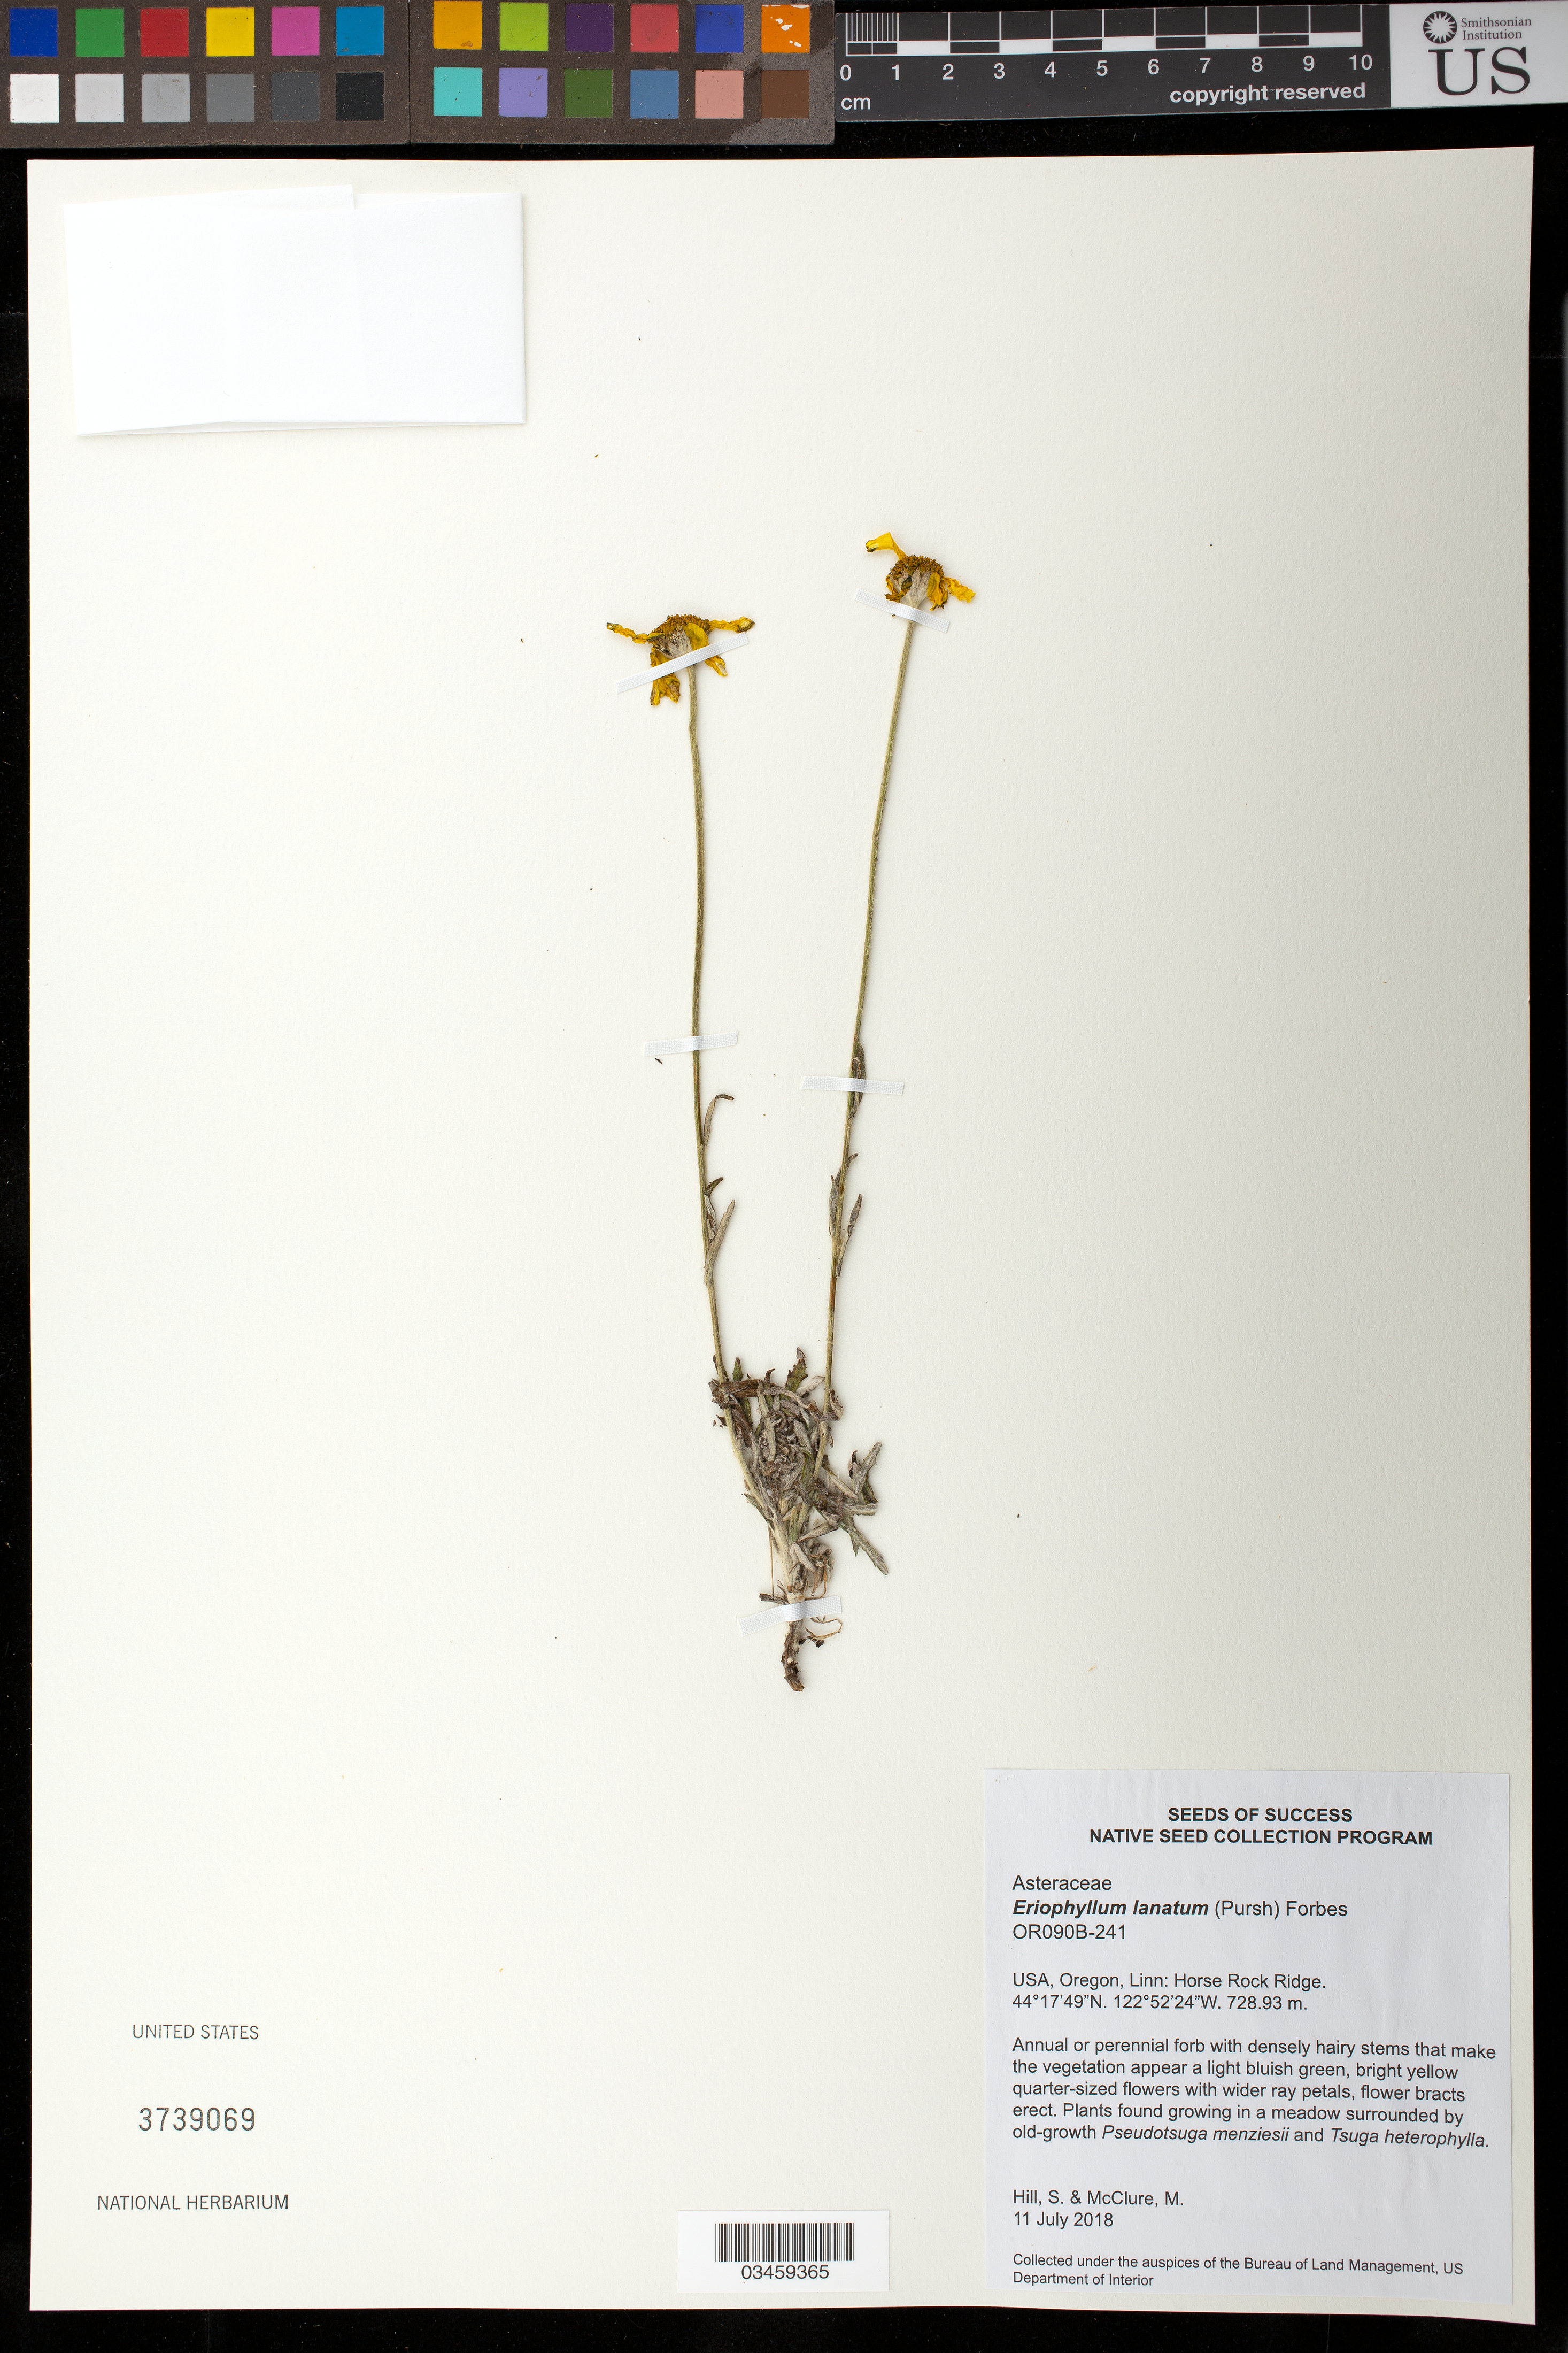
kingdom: Plantae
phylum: Tracheophyta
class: Magnoliopsida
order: Asterales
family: Asteraceae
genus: Eriophyllum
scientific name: Eriophyllum lanatum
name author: (Pursh) J. Forbes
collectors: S. Hill & M. McClure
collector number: OR090B-241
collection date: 2018-07-11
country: United States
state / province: Oregon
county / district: Linn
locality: Horse Rock Ridge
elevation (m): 728.93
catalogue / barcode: US 3739069